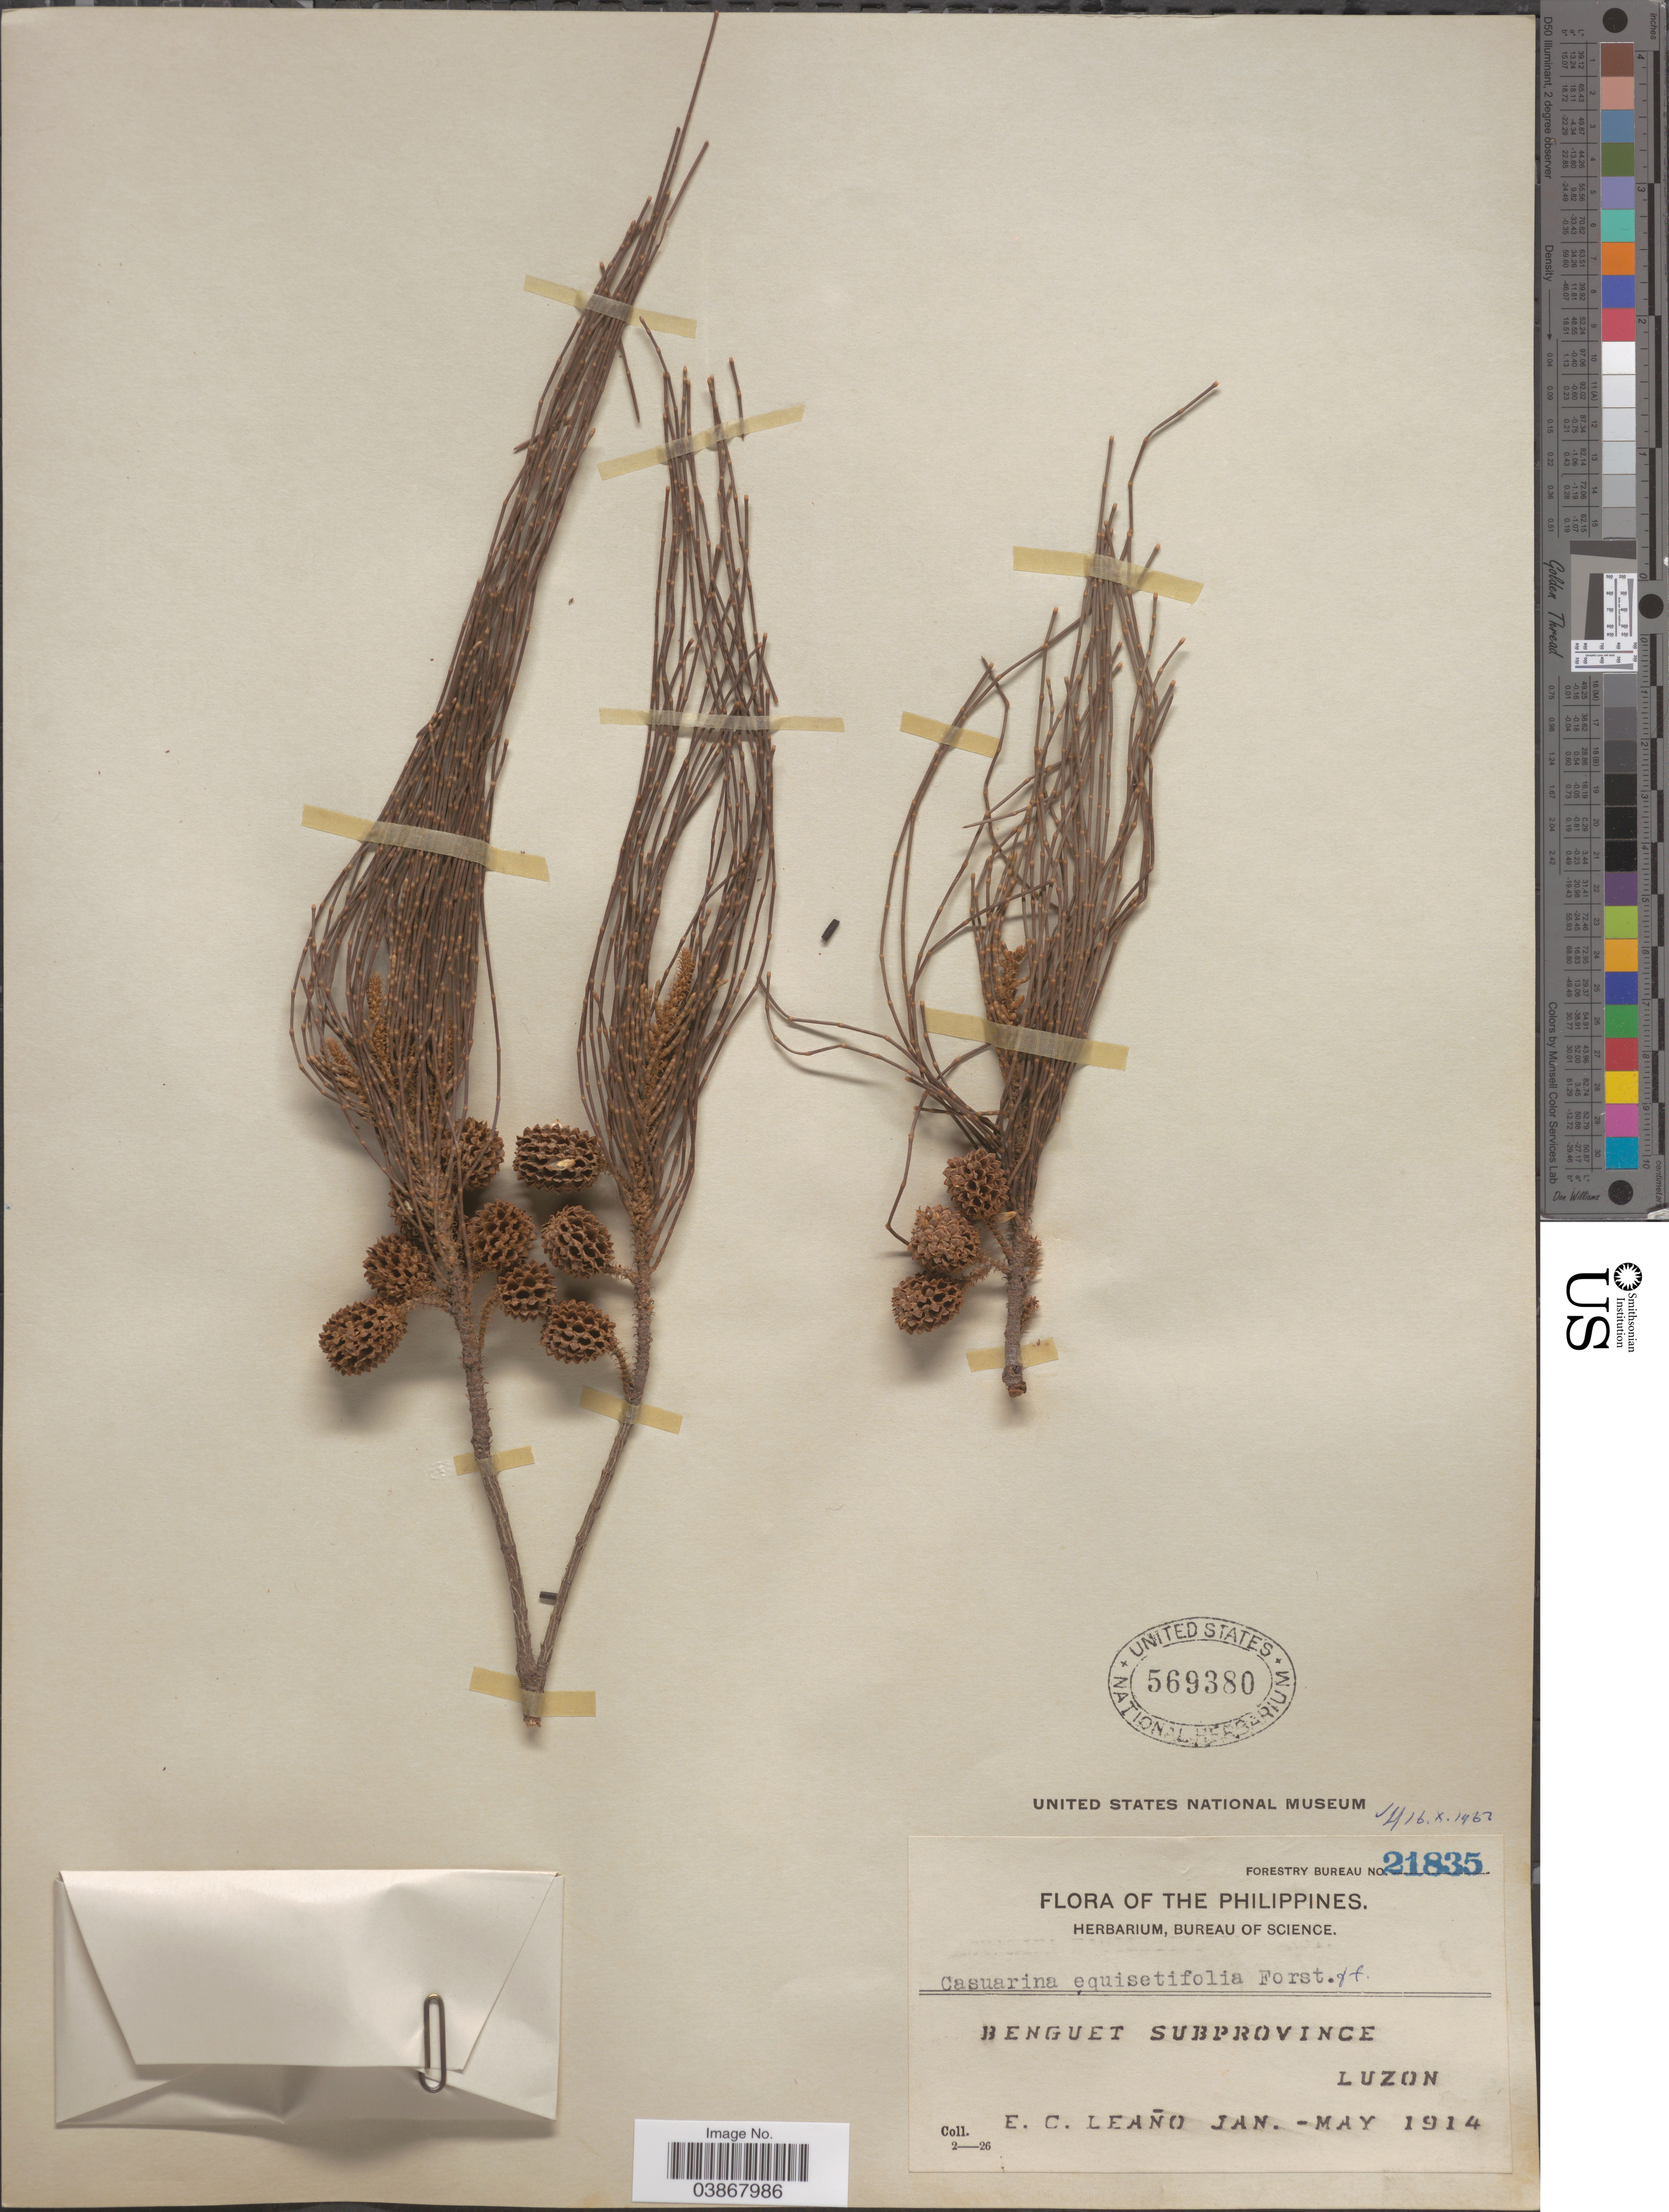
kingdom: Plantae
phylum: Tracheophyta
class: Magnoliopsida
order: Fagales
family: Casuarinaceae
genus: Casuarina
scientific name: Casuarina equisetifolia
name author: L.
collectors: E. Leano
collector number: Forestry Bureau 21835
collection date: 1914-01/1914-05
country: Philippines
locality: Benguet Subprovince, Luzon.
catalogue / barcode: US 569380